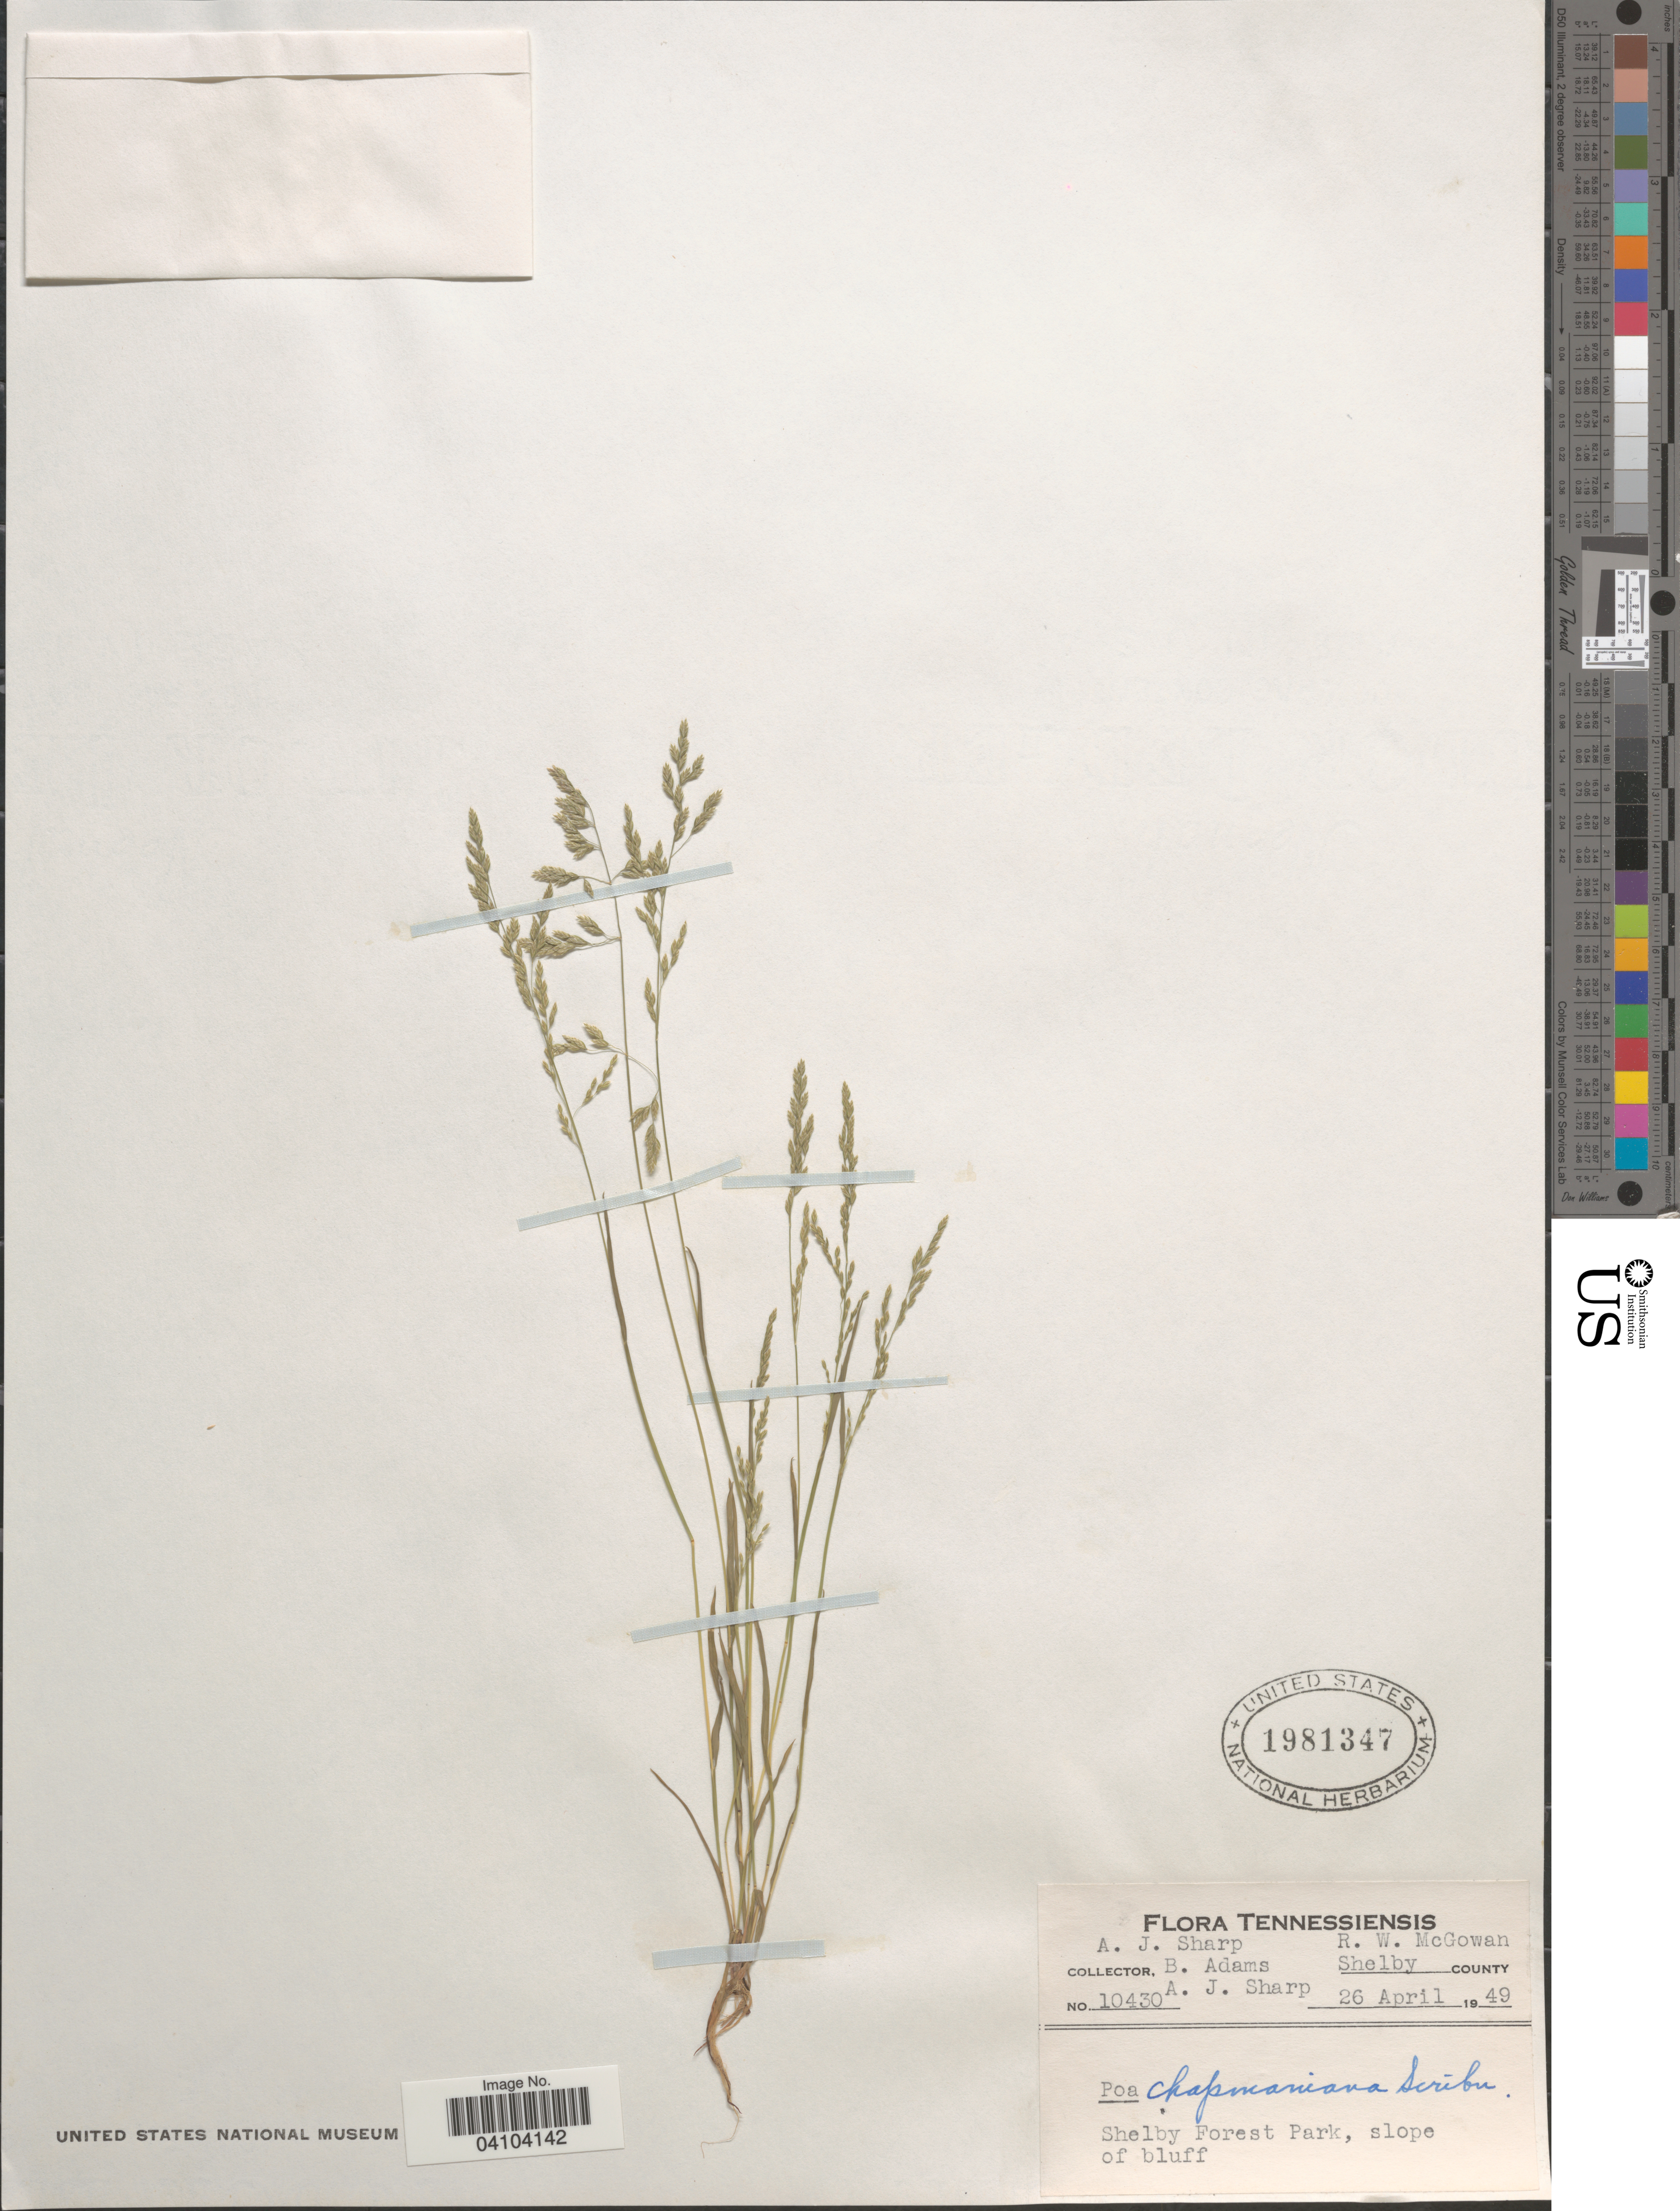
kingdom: Plantae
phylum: Tracheophyta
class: Liliopsida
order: Poales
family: Poaceae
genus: Poa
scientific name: Poa chapmaniana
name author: Scribn.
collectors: A. J. Sharp, R. McGowan & B. Adams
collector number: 10430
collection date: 1949-04-26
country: United States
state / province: Tennessee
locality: Tennessiensis. Shelby County. Shelby Forest Park.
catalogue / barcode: US 1981347